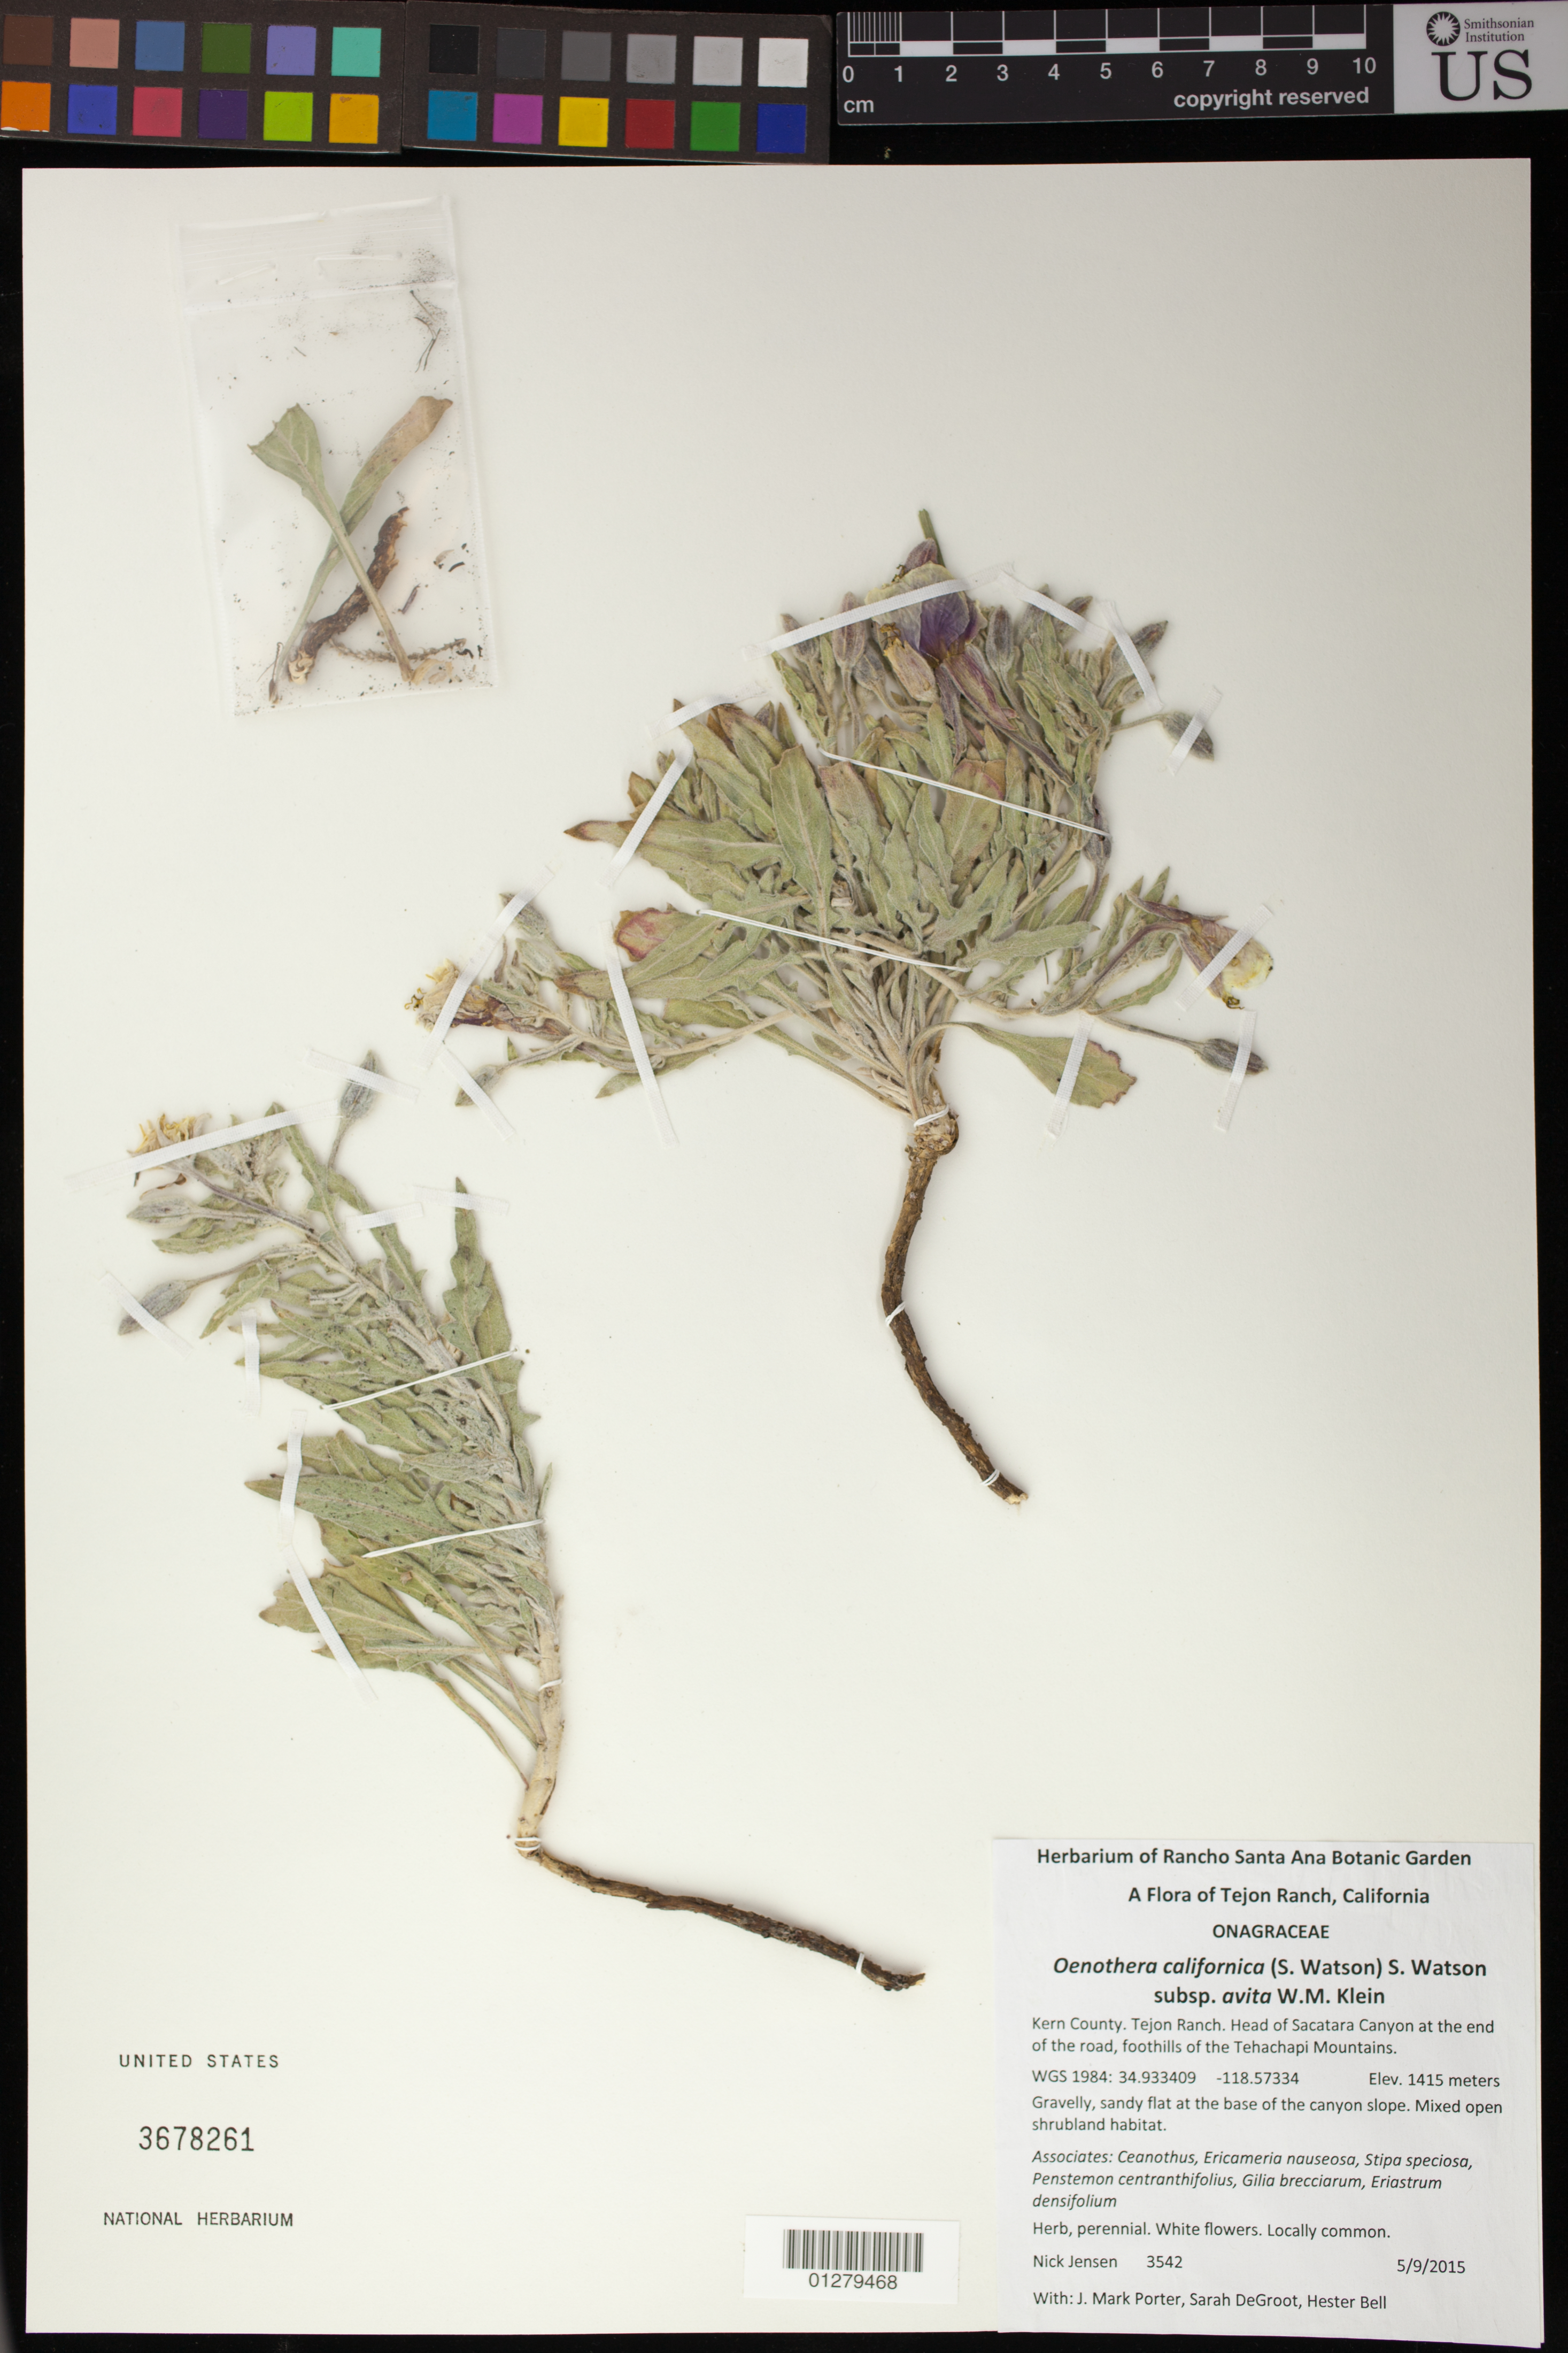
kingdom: Plantae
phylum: Tracheophyta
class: Magnoliopsida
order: Myrtales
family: Onagraceae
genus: Oenothera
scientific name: Oenothera avita subsp. avita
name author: (W.M. Klein) W.M. Klein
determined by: Wagner, W. L., (BOT), Smithsonian Institution - National Museum of Natural History (UNITED STATES)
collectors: N. Jensen, J. M. Porter, S. De Groot & H. L. Bell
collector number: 3542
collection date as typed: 5/9/2015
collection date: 2015-05-09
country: United States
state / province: California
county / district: Kern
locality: Tejon Ranch, head of Sacatara Canyon at the end of the road, foothills of the Tehachapi Mountains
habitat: Mixed open shrubland habitat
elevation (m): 1415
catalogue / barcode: US 3678261